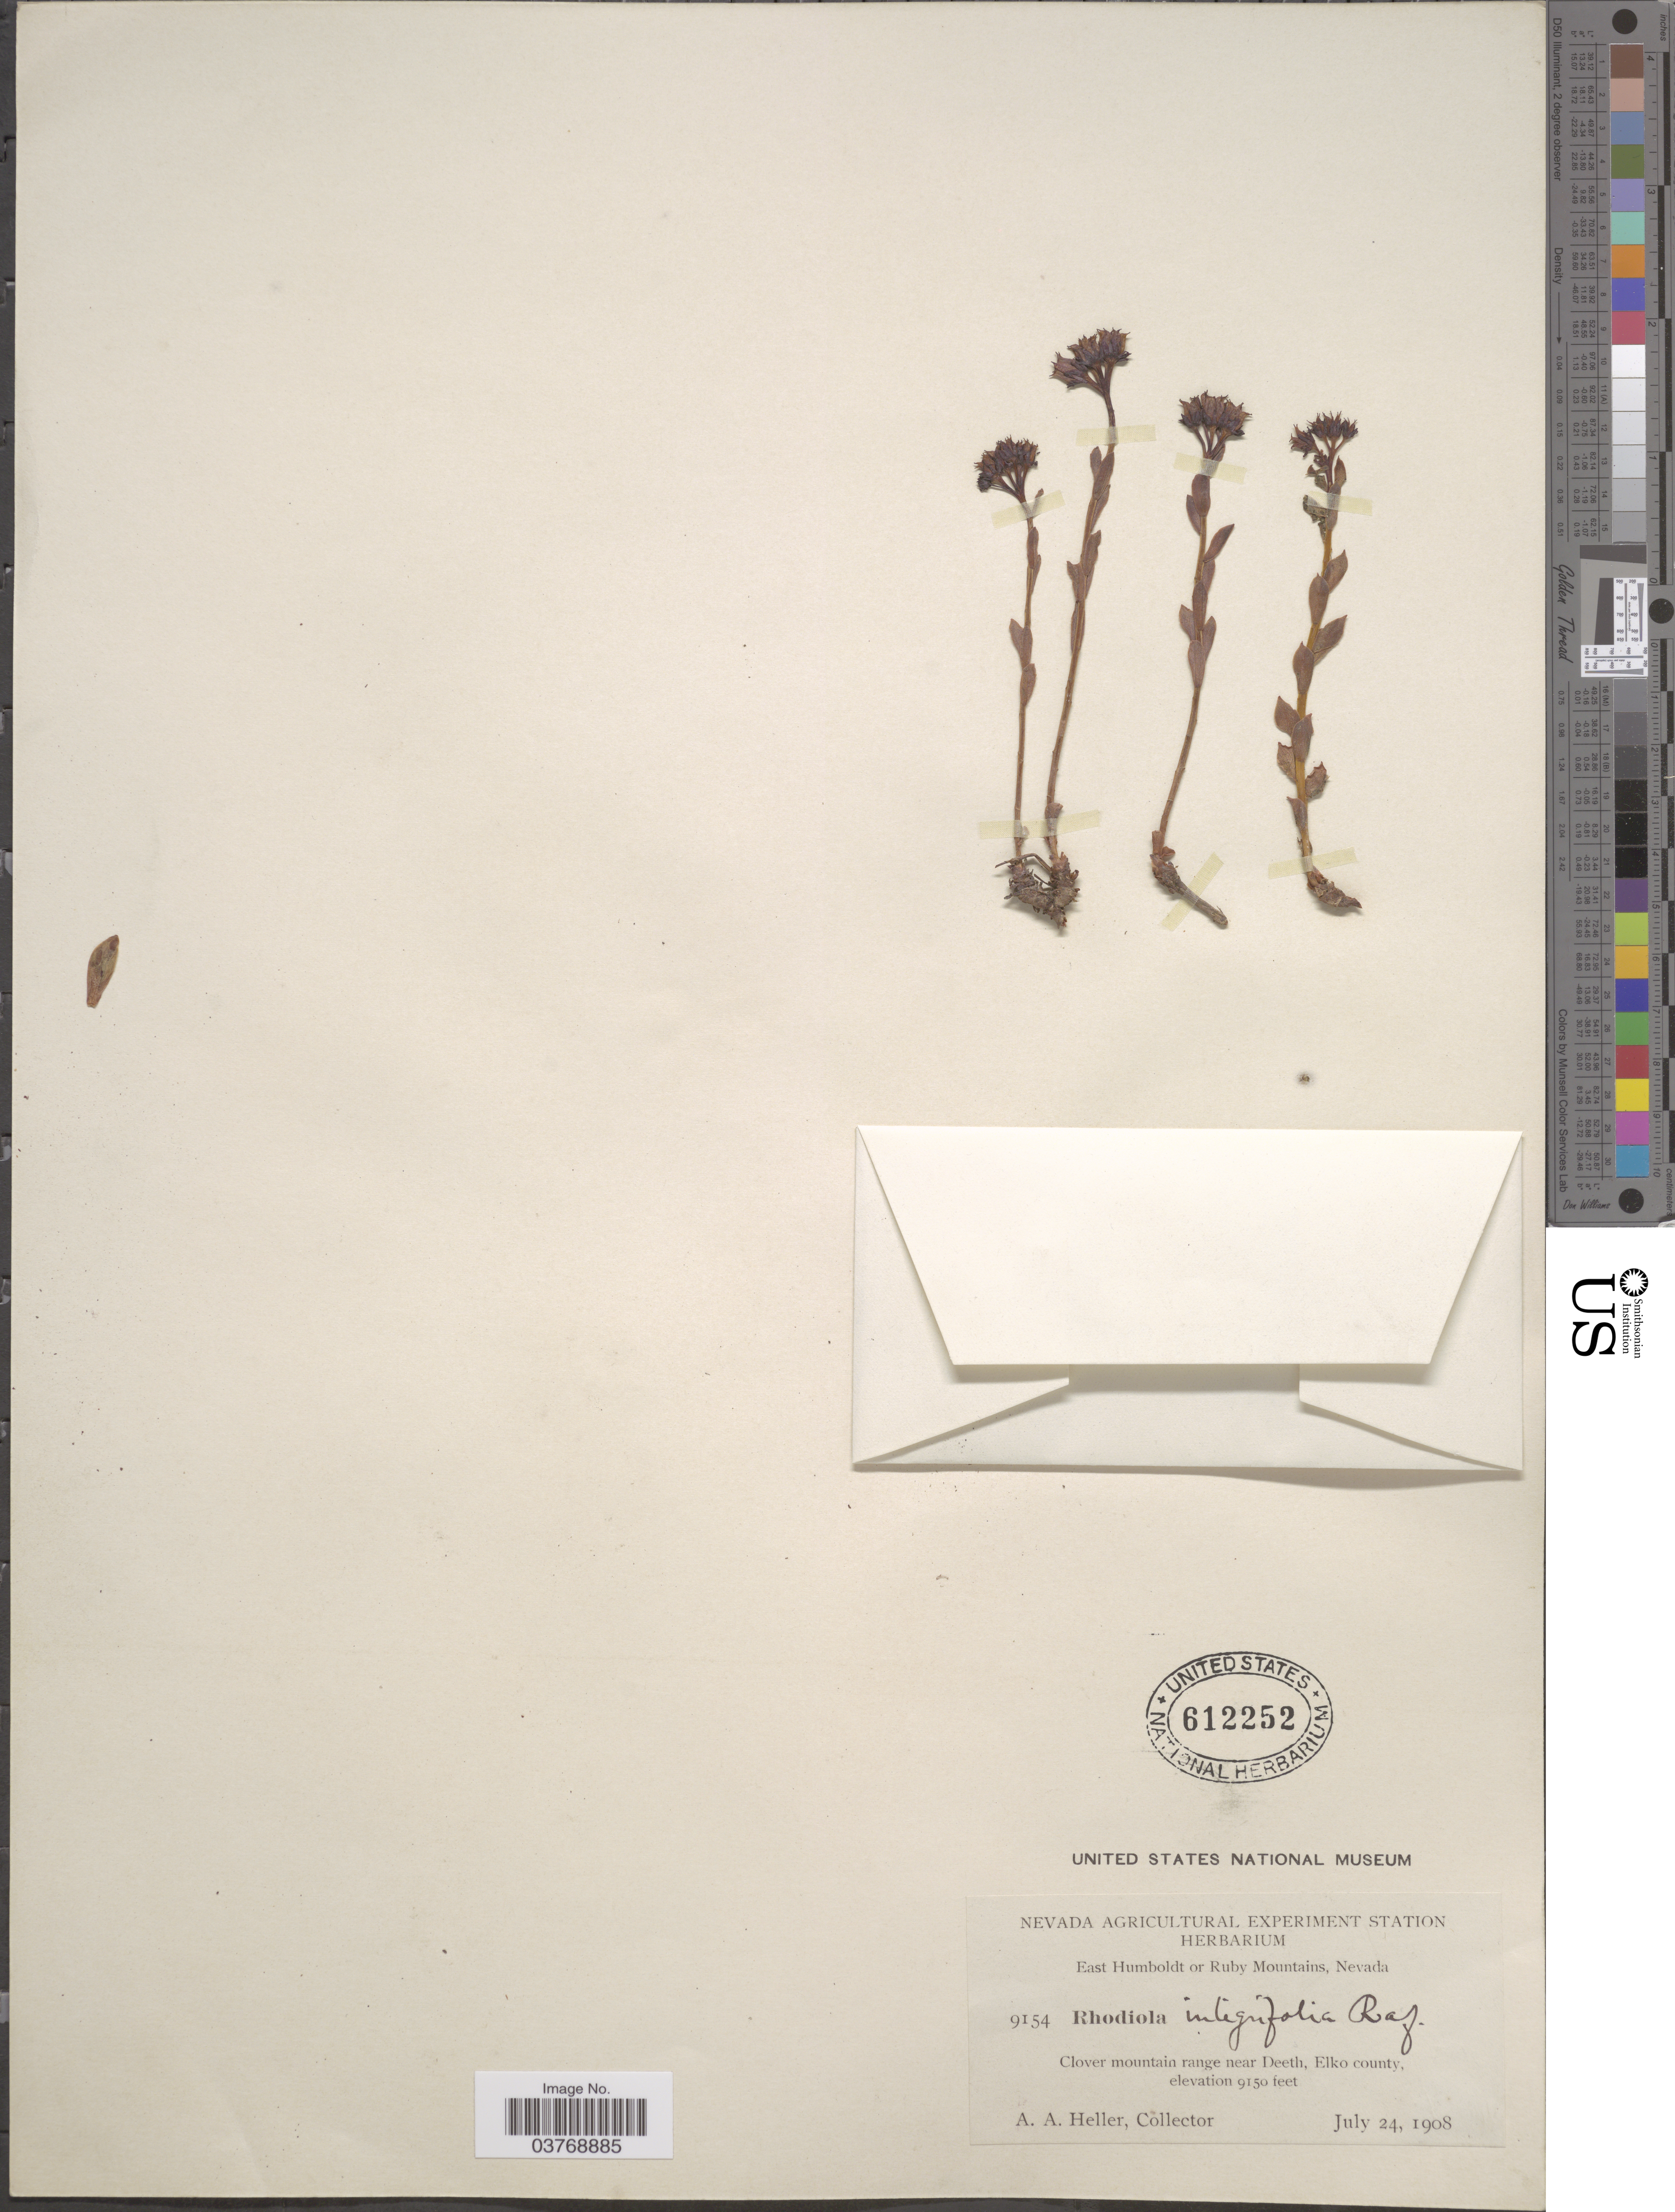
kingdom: Plantae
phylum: Tracheophyta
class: Magnoliopsida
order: Saxifragales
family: Crassulaceae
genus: Rhodiola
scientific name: Rhodiola integrifolia subsp. integrifolia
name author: Raf.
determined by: Strong, Mark T., (BOT), Smithsonian Institution - National Museum of Natural History (UNITED STATES)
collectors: A. A. Heller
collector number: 9154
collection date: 1908-07-24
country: United States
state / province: Nevada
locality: East Humboldt or Ruby Mountains. Clover mountain range near Deeth, Elko county.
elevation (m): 2789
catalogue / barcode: US 612252